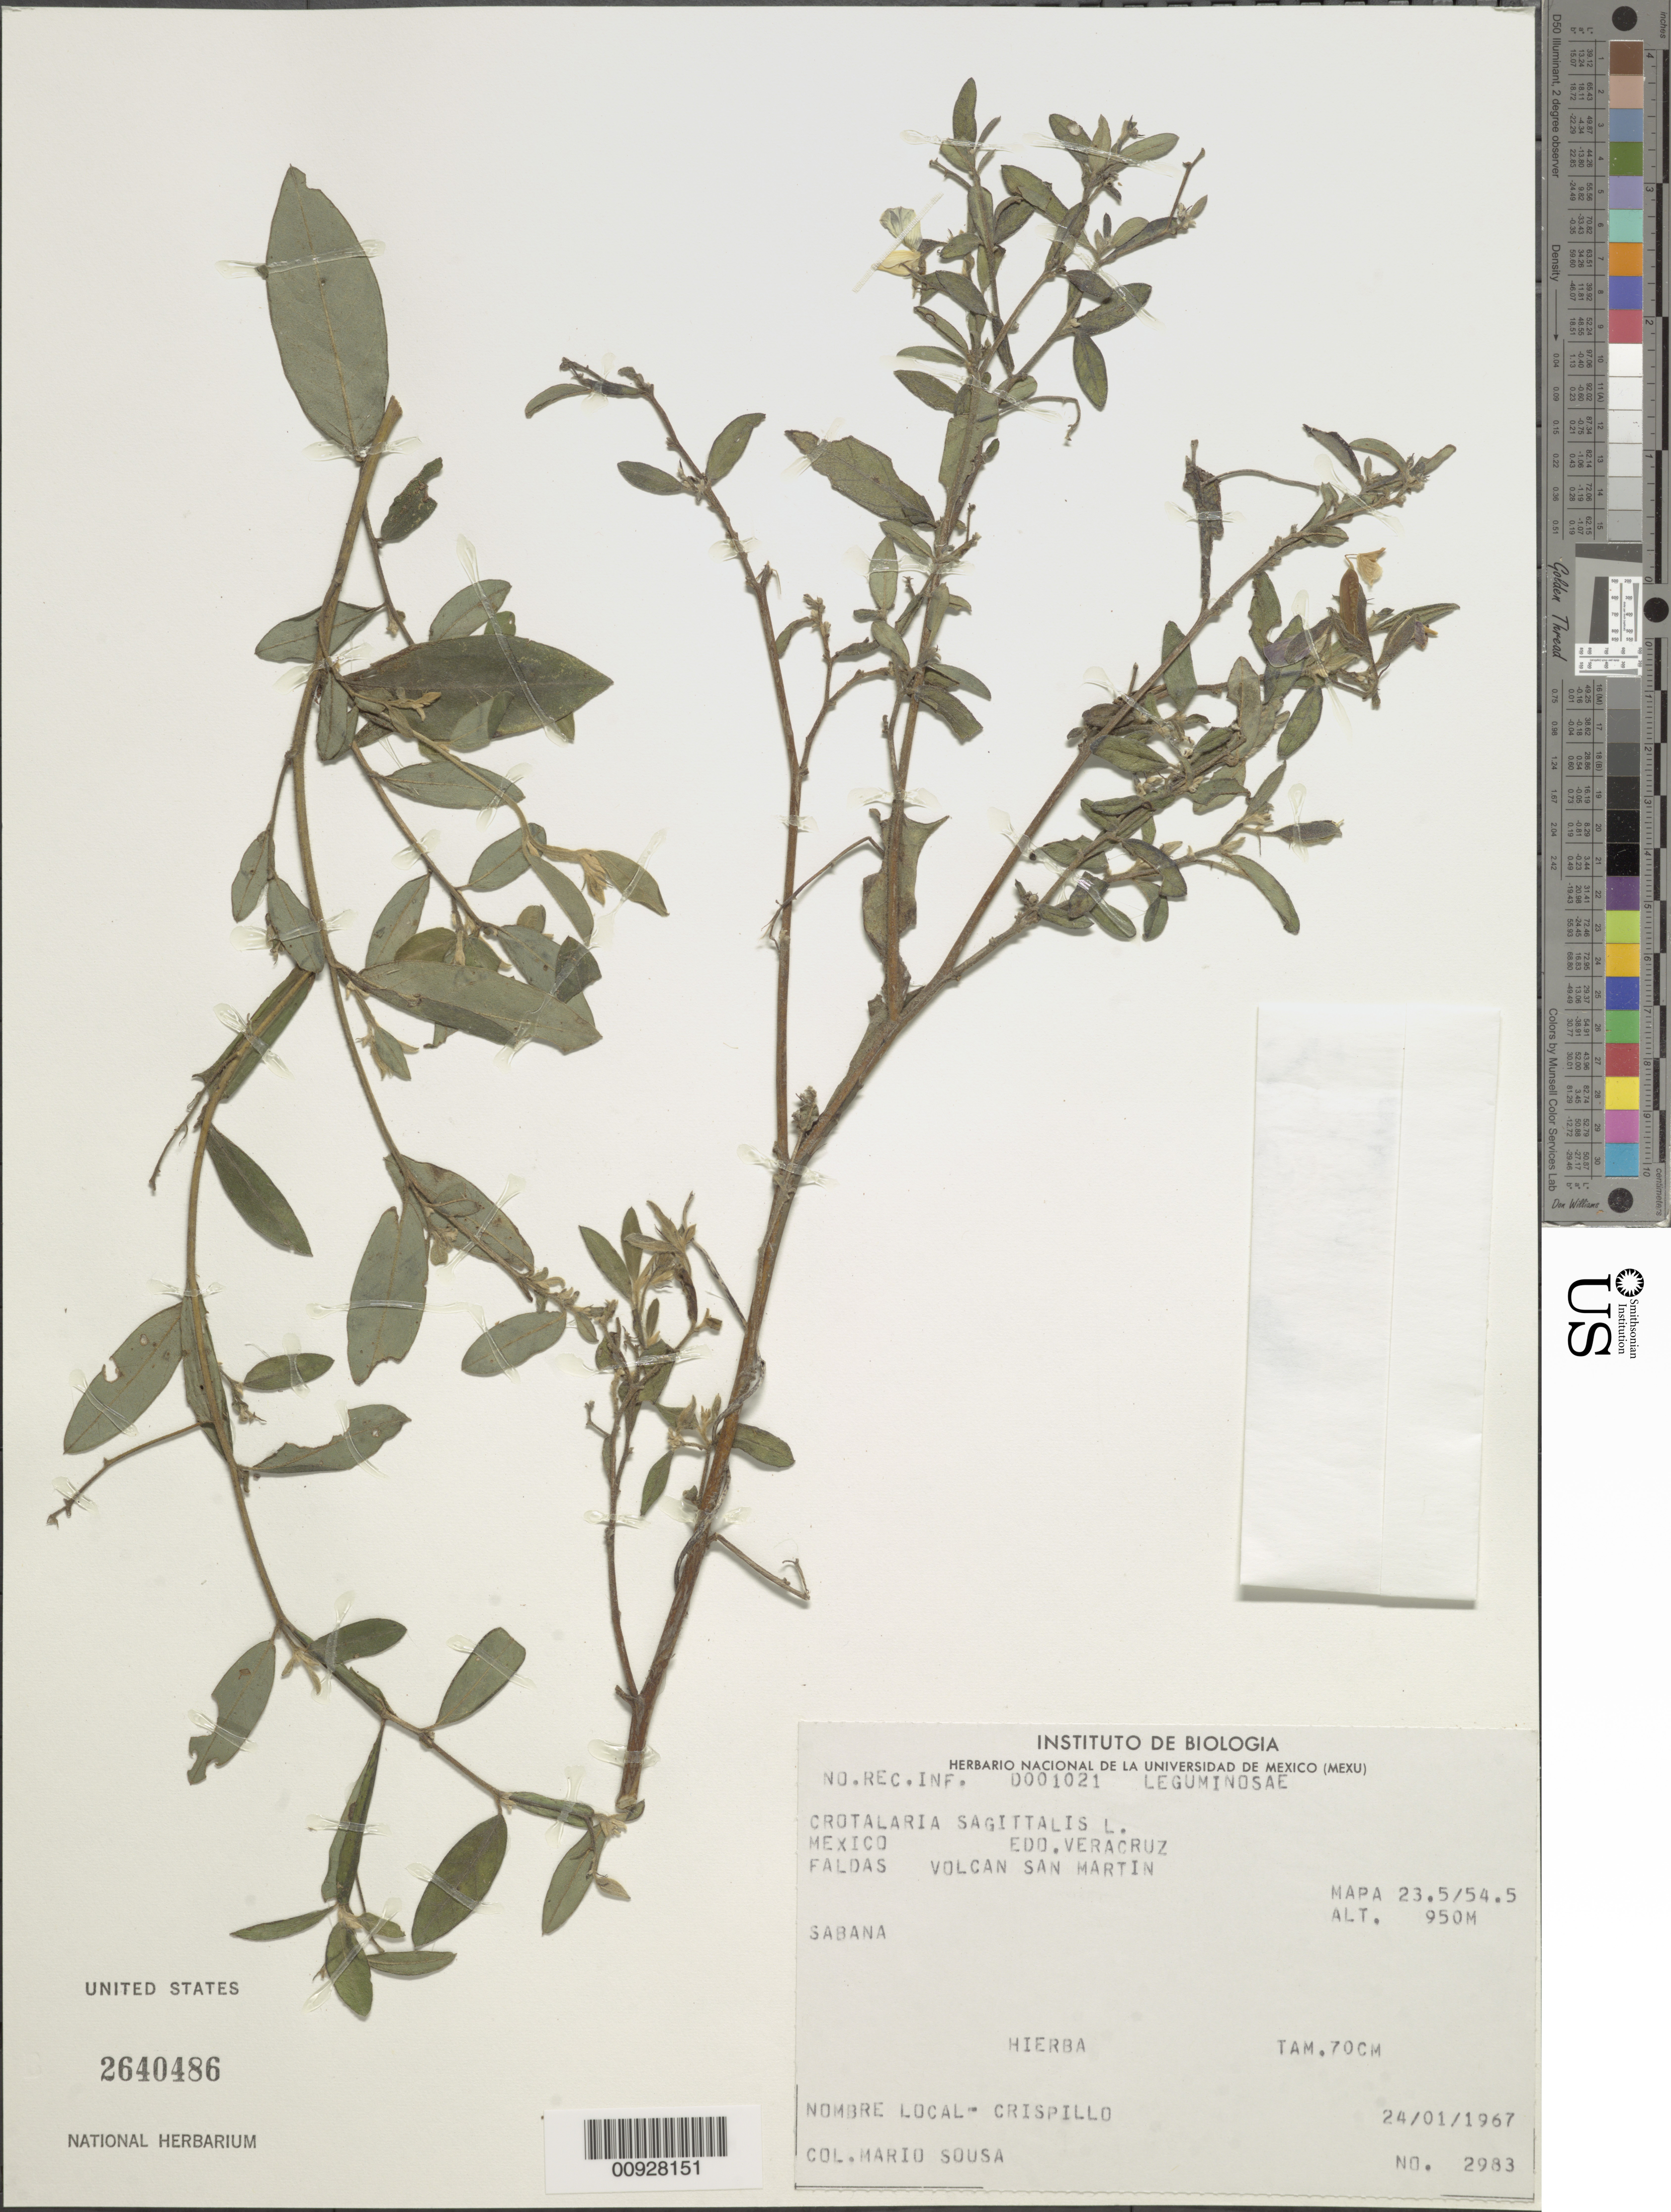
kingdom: Plantae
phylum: Tracheophyta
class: Magnoliopsida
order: Fabales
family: Fabaceae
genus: Crotalaria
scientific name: Crotalaria sagittalis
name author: L.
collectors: M. Sousa S.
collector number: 2983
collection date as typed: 24 Jan 1967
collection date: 1967-01-24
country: Mexico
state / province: Veracruz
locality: Edo. Veracruz: Faldas Volcán San Martín. Mapa 23.5/54.5.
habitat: Sabana.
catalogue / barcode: US 2640486